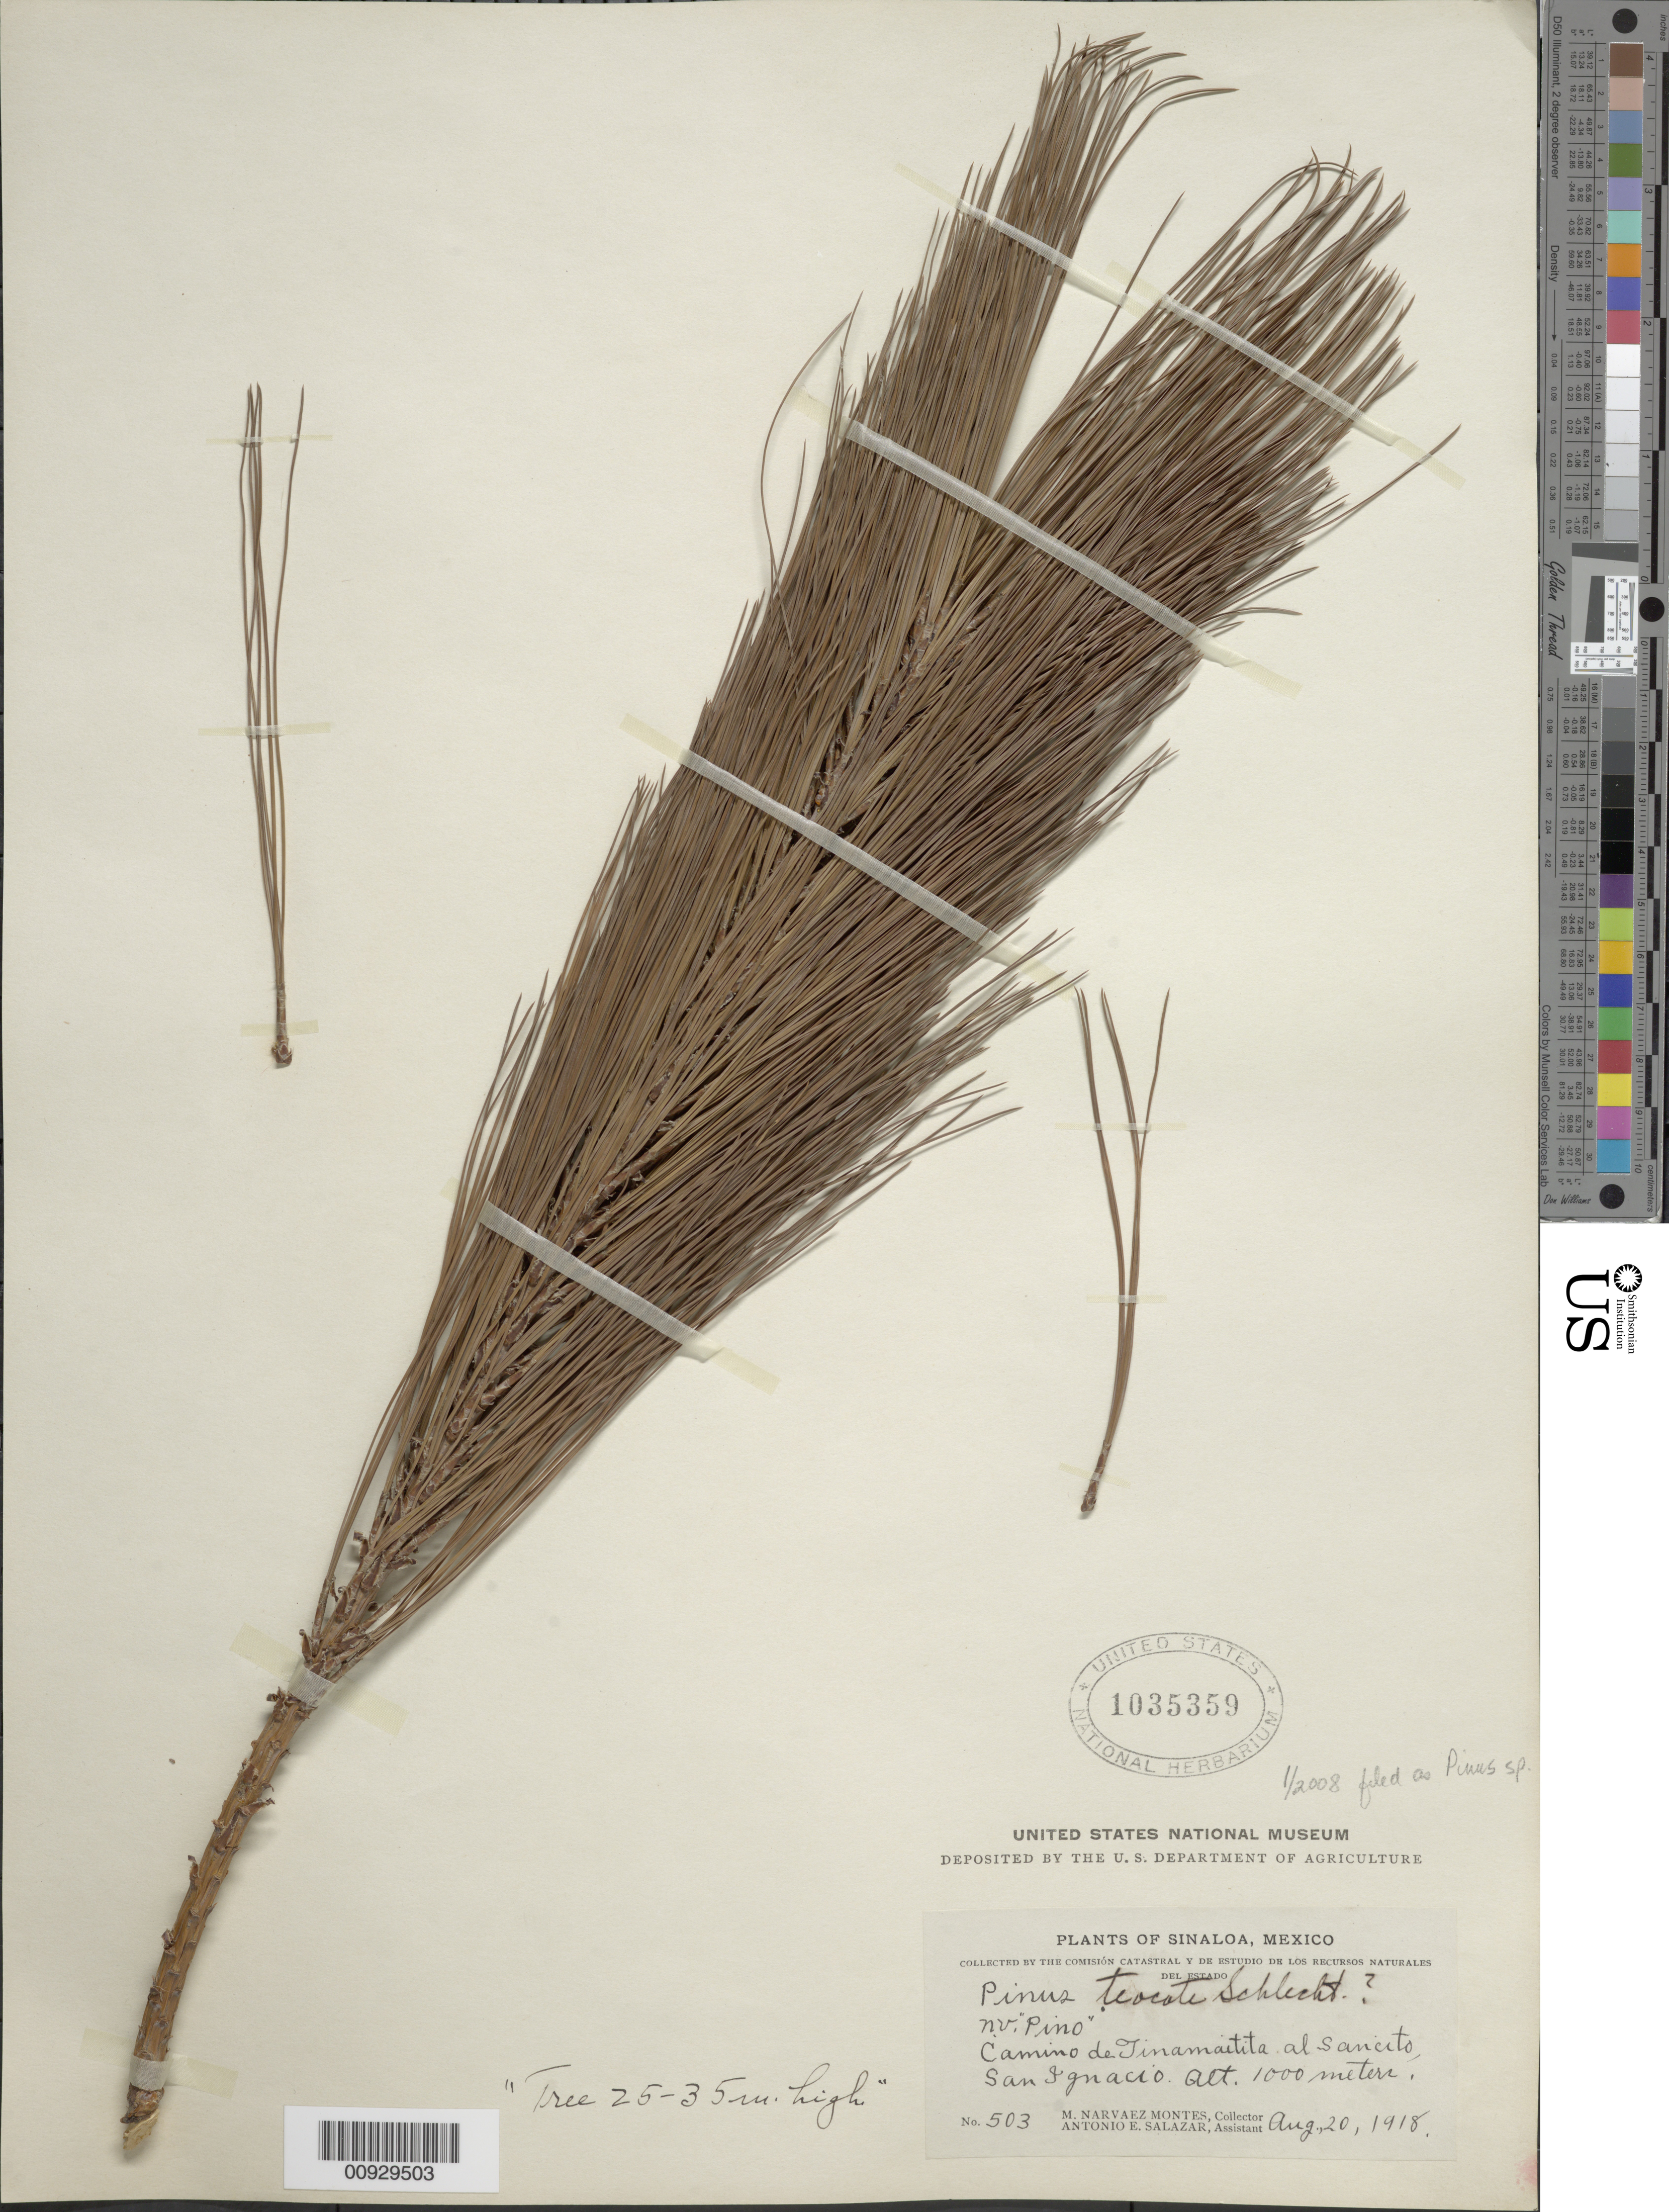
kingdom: Plantae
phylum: Tracheophyta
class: Pinopsida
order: Pinales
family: Pinaceae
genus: Pinus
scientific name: Pinus sp.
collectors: M. Narvaez-Montes & A. E. Salazar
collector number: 503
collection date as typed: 20 Aug 1918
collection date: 1918-08-20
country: Mexico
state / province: Sinaloa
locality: Camino de Tinamaitita al Sancito, San Ignacio.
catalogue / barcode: US 1035359